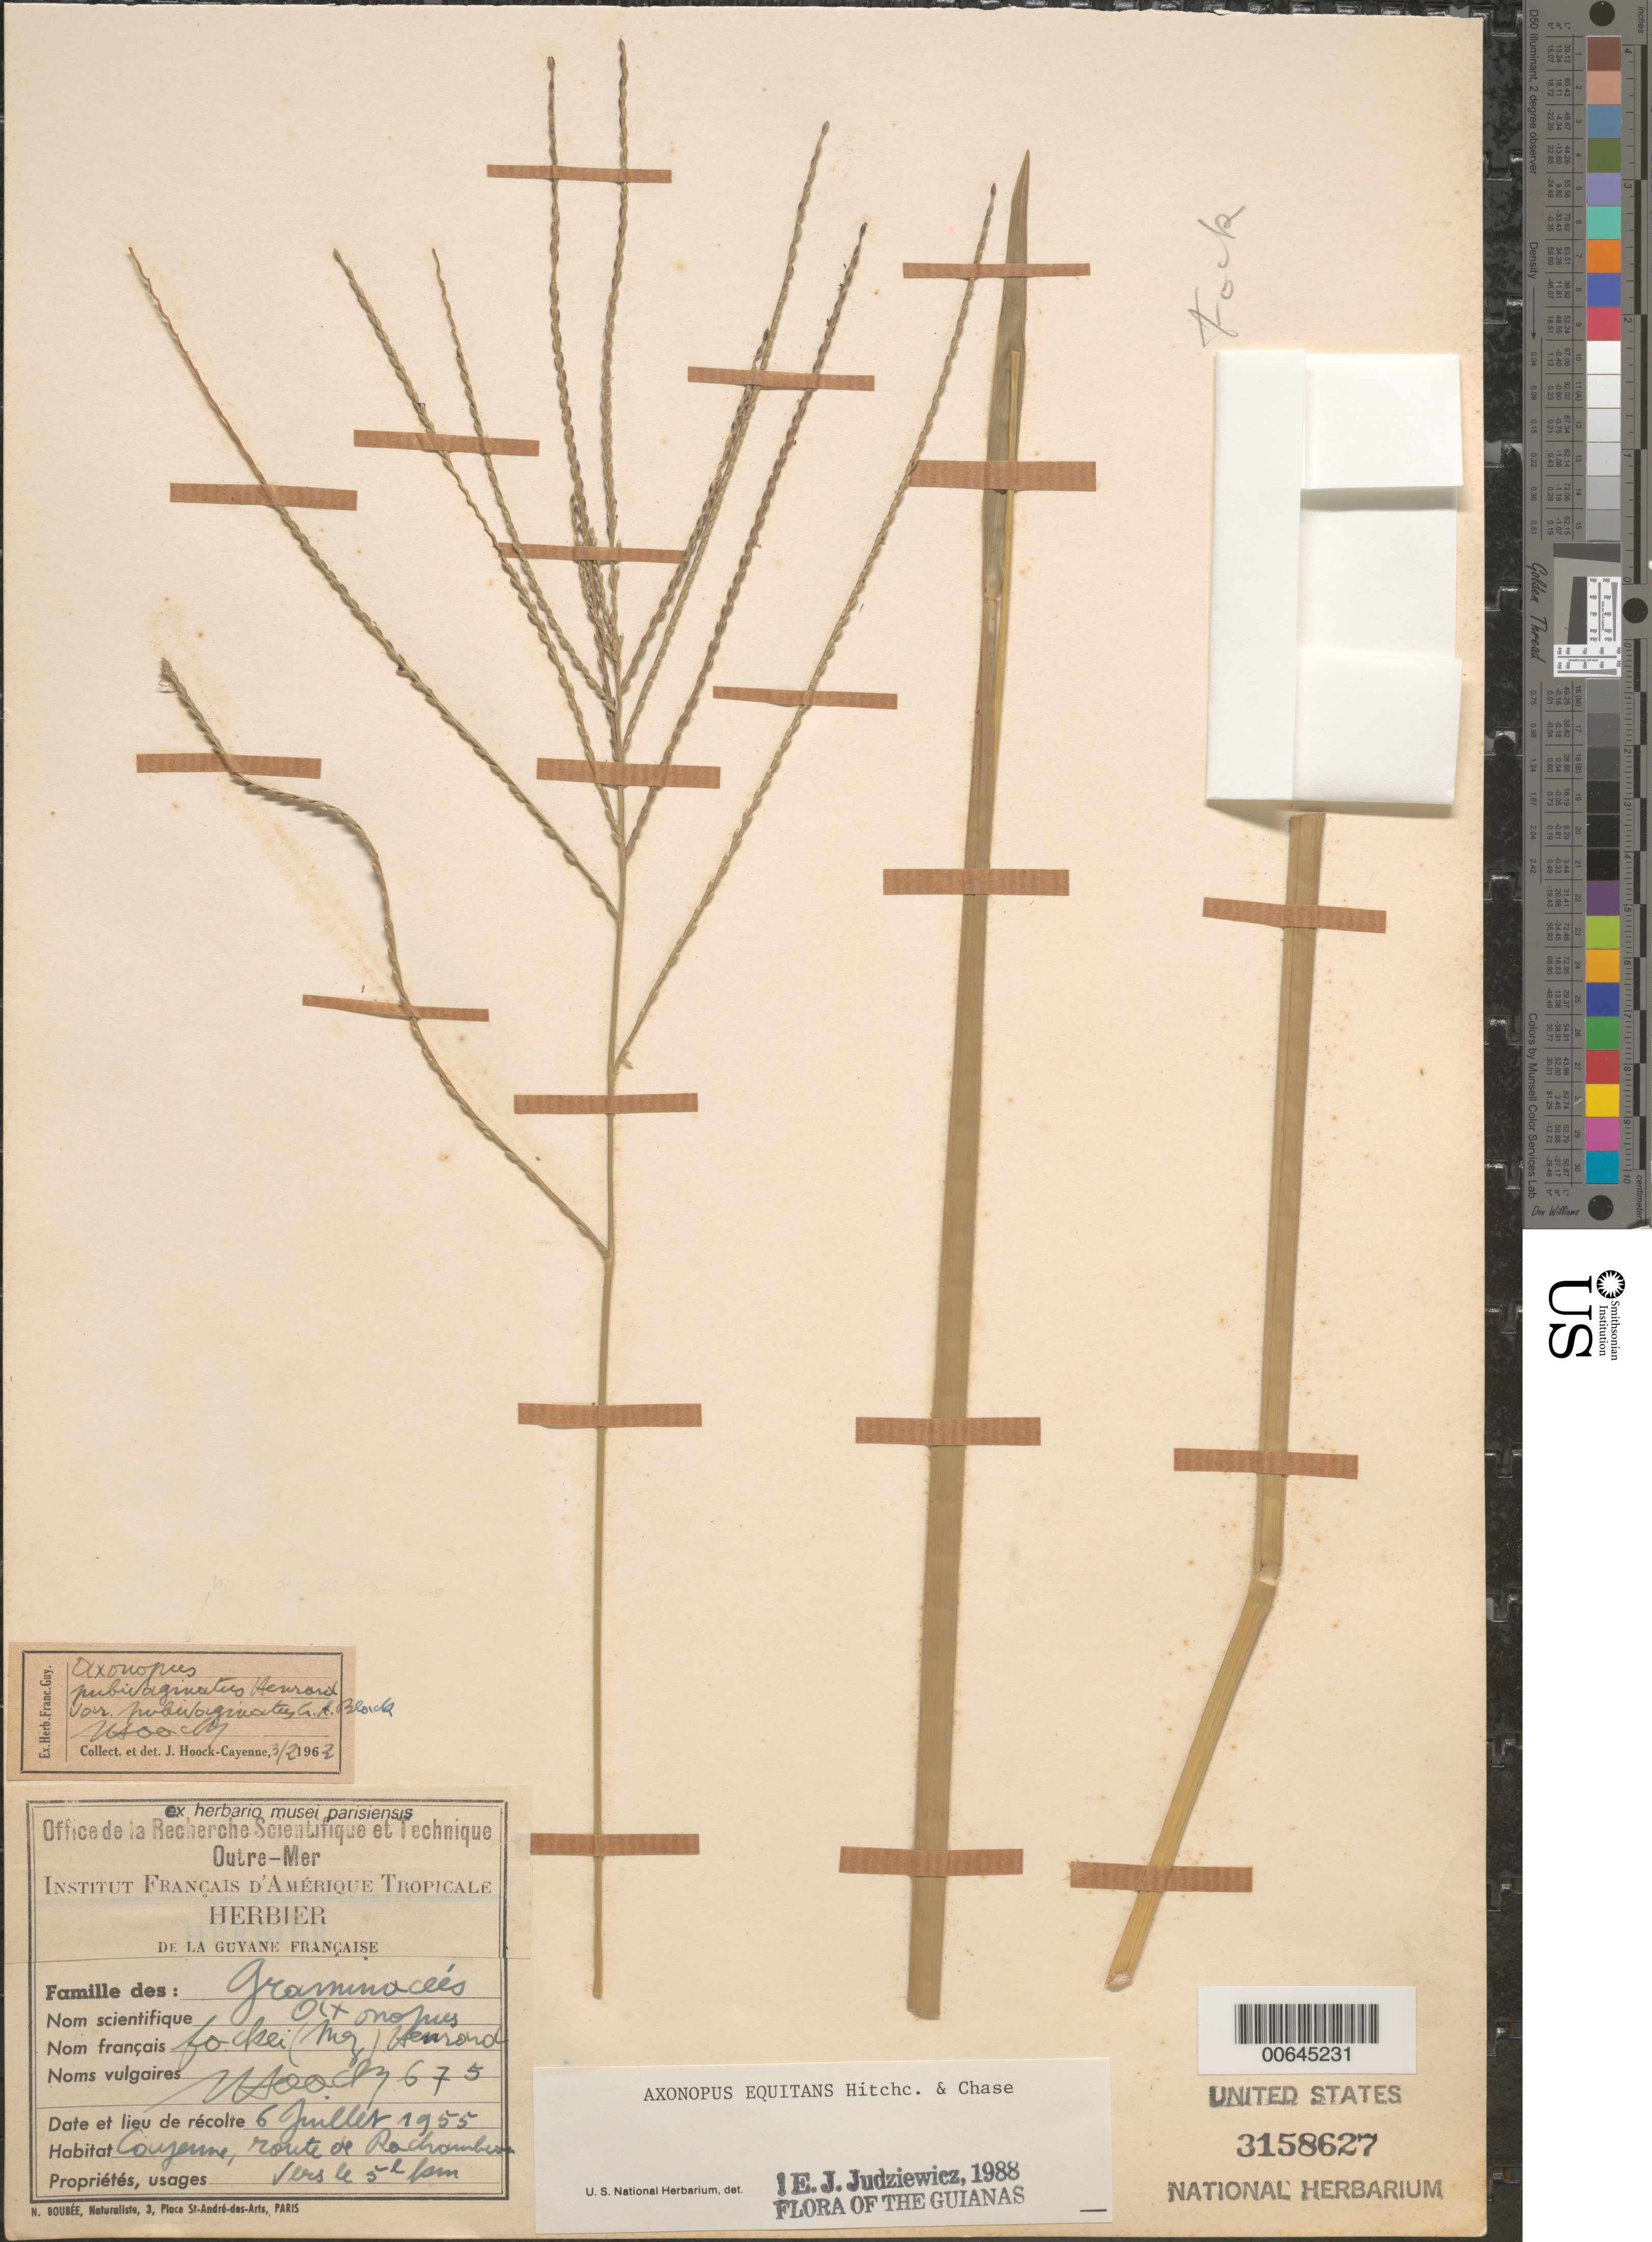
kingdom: Plantae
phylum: Tracheophyta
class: Liliopsida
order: Poales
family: Poaceae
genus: Axonopus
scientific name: Axonopus equitans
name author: Hitchc. & Chase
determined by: Judziewicz, E. J.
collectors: J. Hoock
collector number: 675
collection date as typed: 6-Jul-55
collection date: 1955-07-06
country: French Guiana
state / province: Cayenne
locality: Cayenne, Route de Rochambeau, vers le 5 km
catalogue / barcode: US 3158627